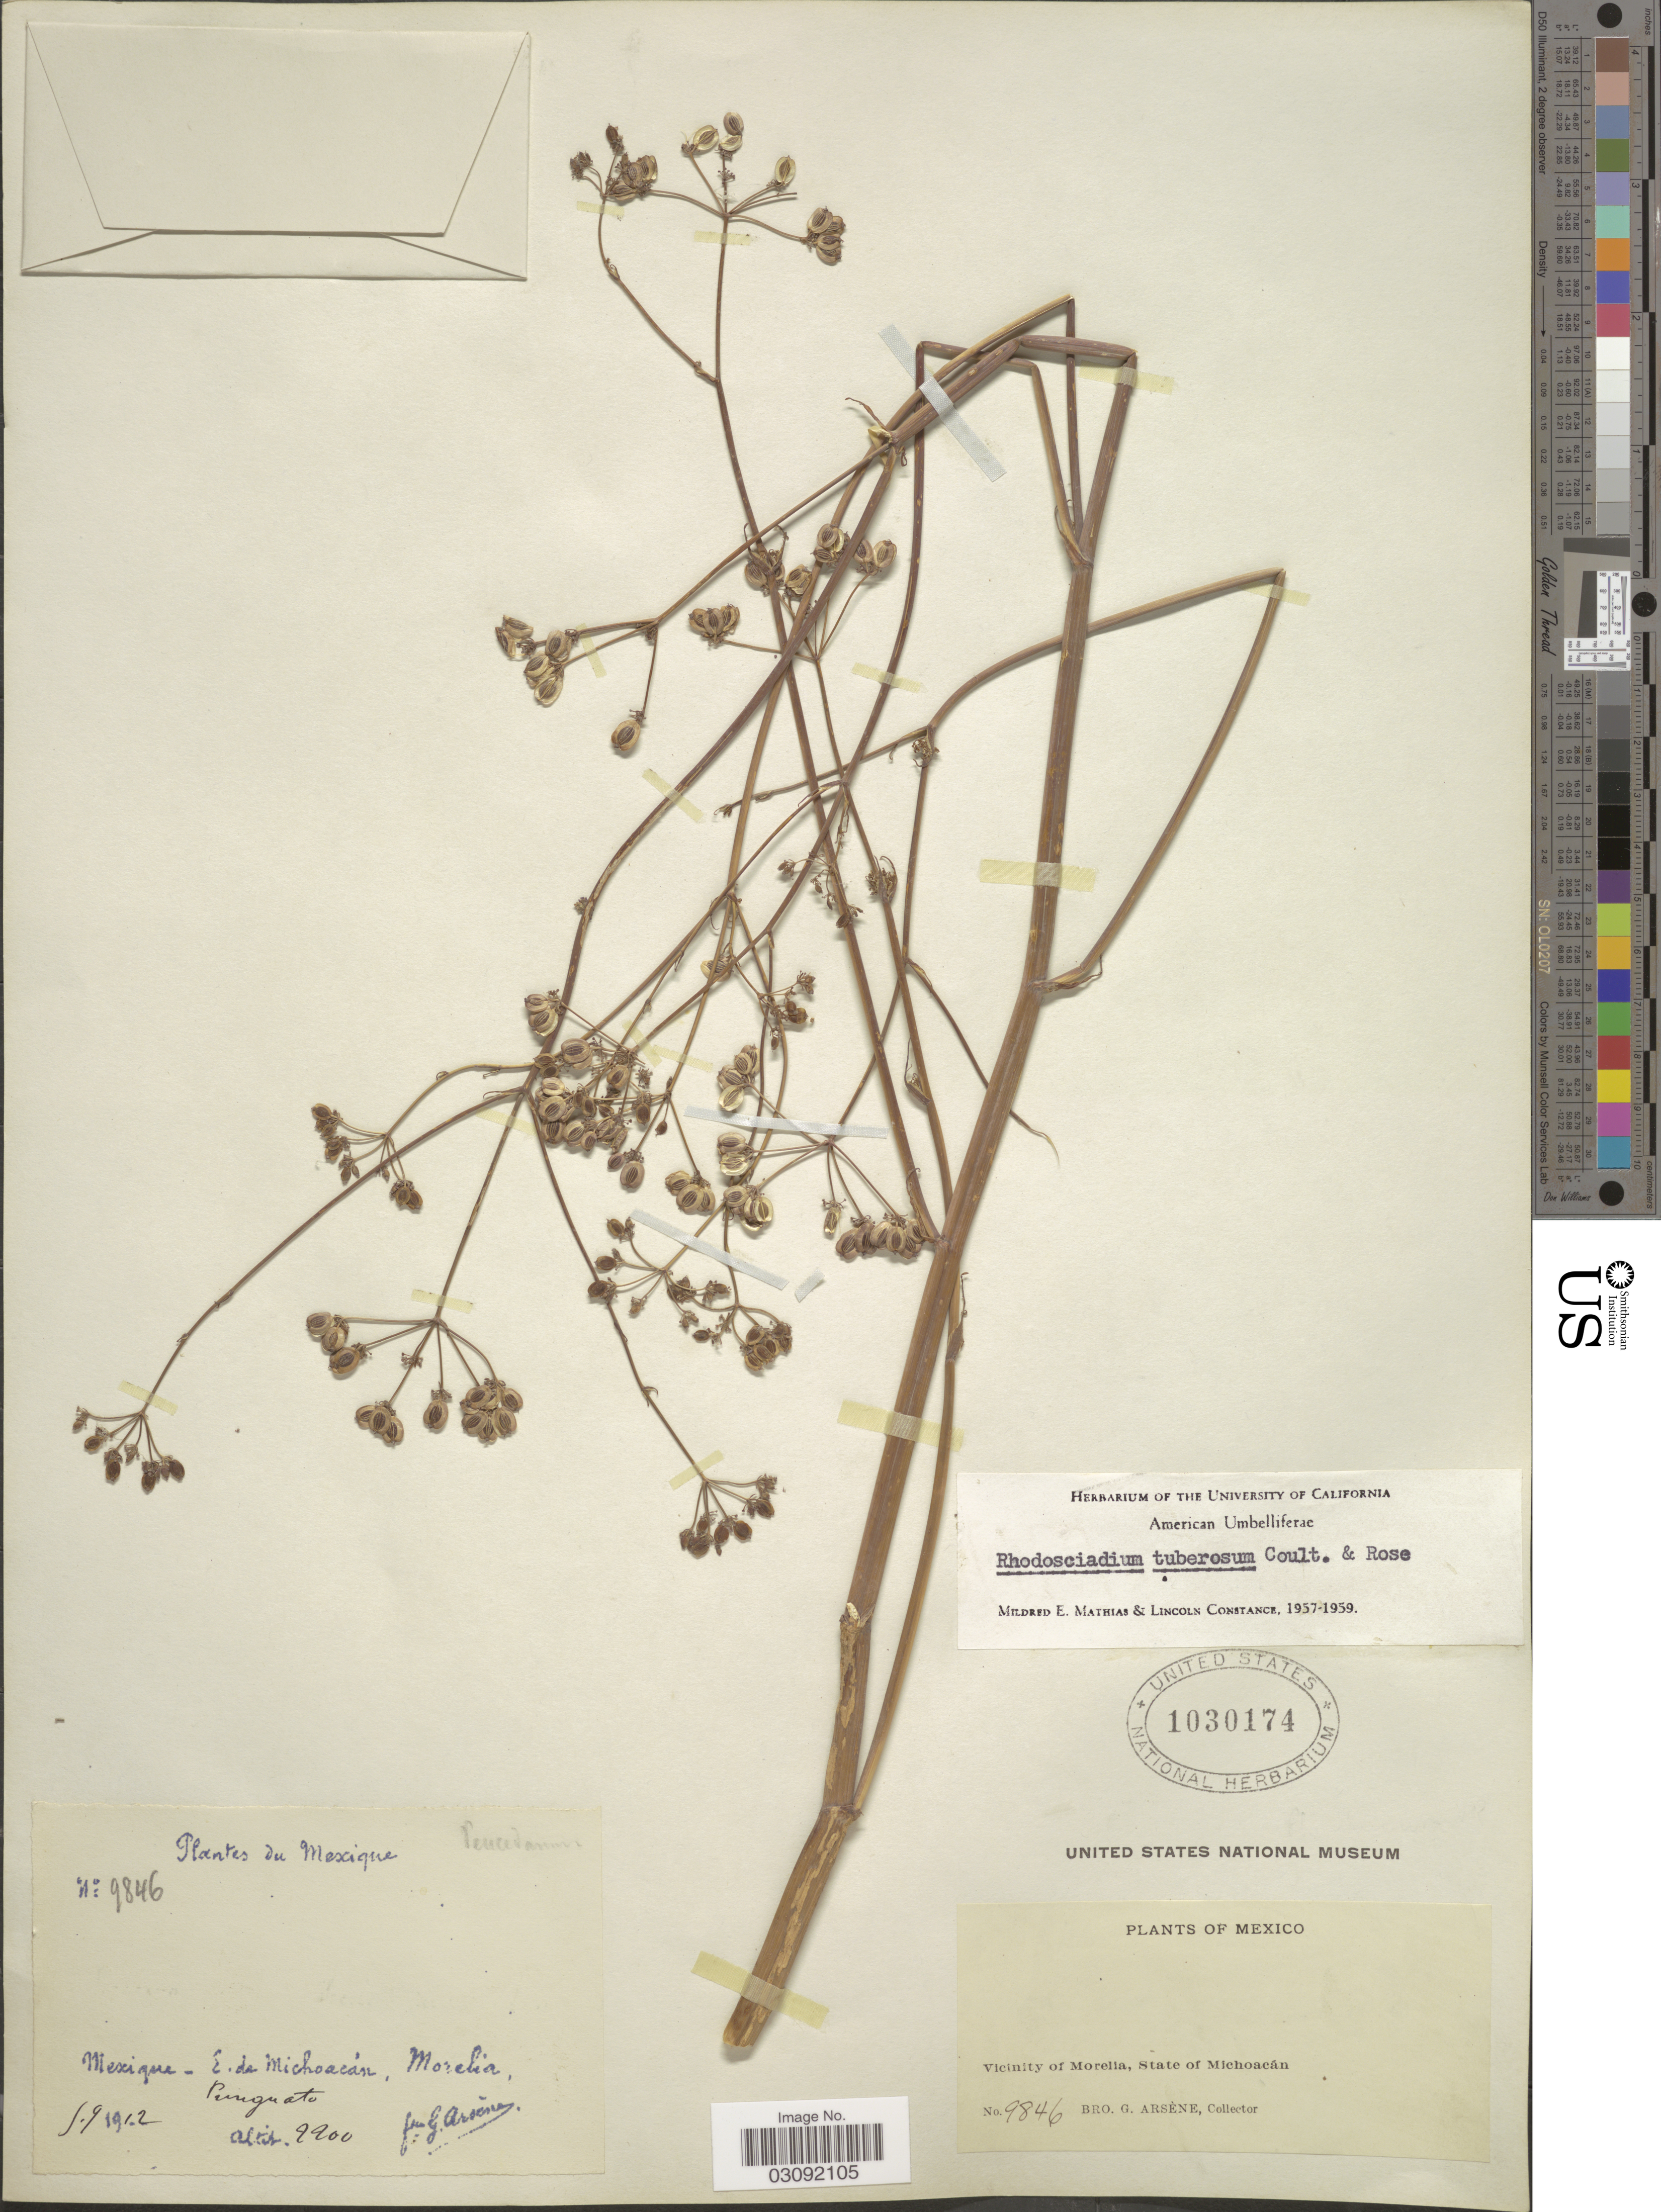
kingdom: Plantae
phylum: Tracheophyta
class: Magnoliopsida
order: Apiales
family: Apiaceae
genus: Rhodosciadium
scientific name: Rhodosciadium tuberosum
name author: (J.M. Coult. & Rose) Drude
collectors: Bro. G. Arsène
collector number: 9846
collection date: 1912-09-01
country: Mexico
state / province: Michoacán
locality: Vicinity of Morelia, State of Michoacán. E. de Michoacán, Morelia, Pinguata.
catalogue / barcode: US 1030174